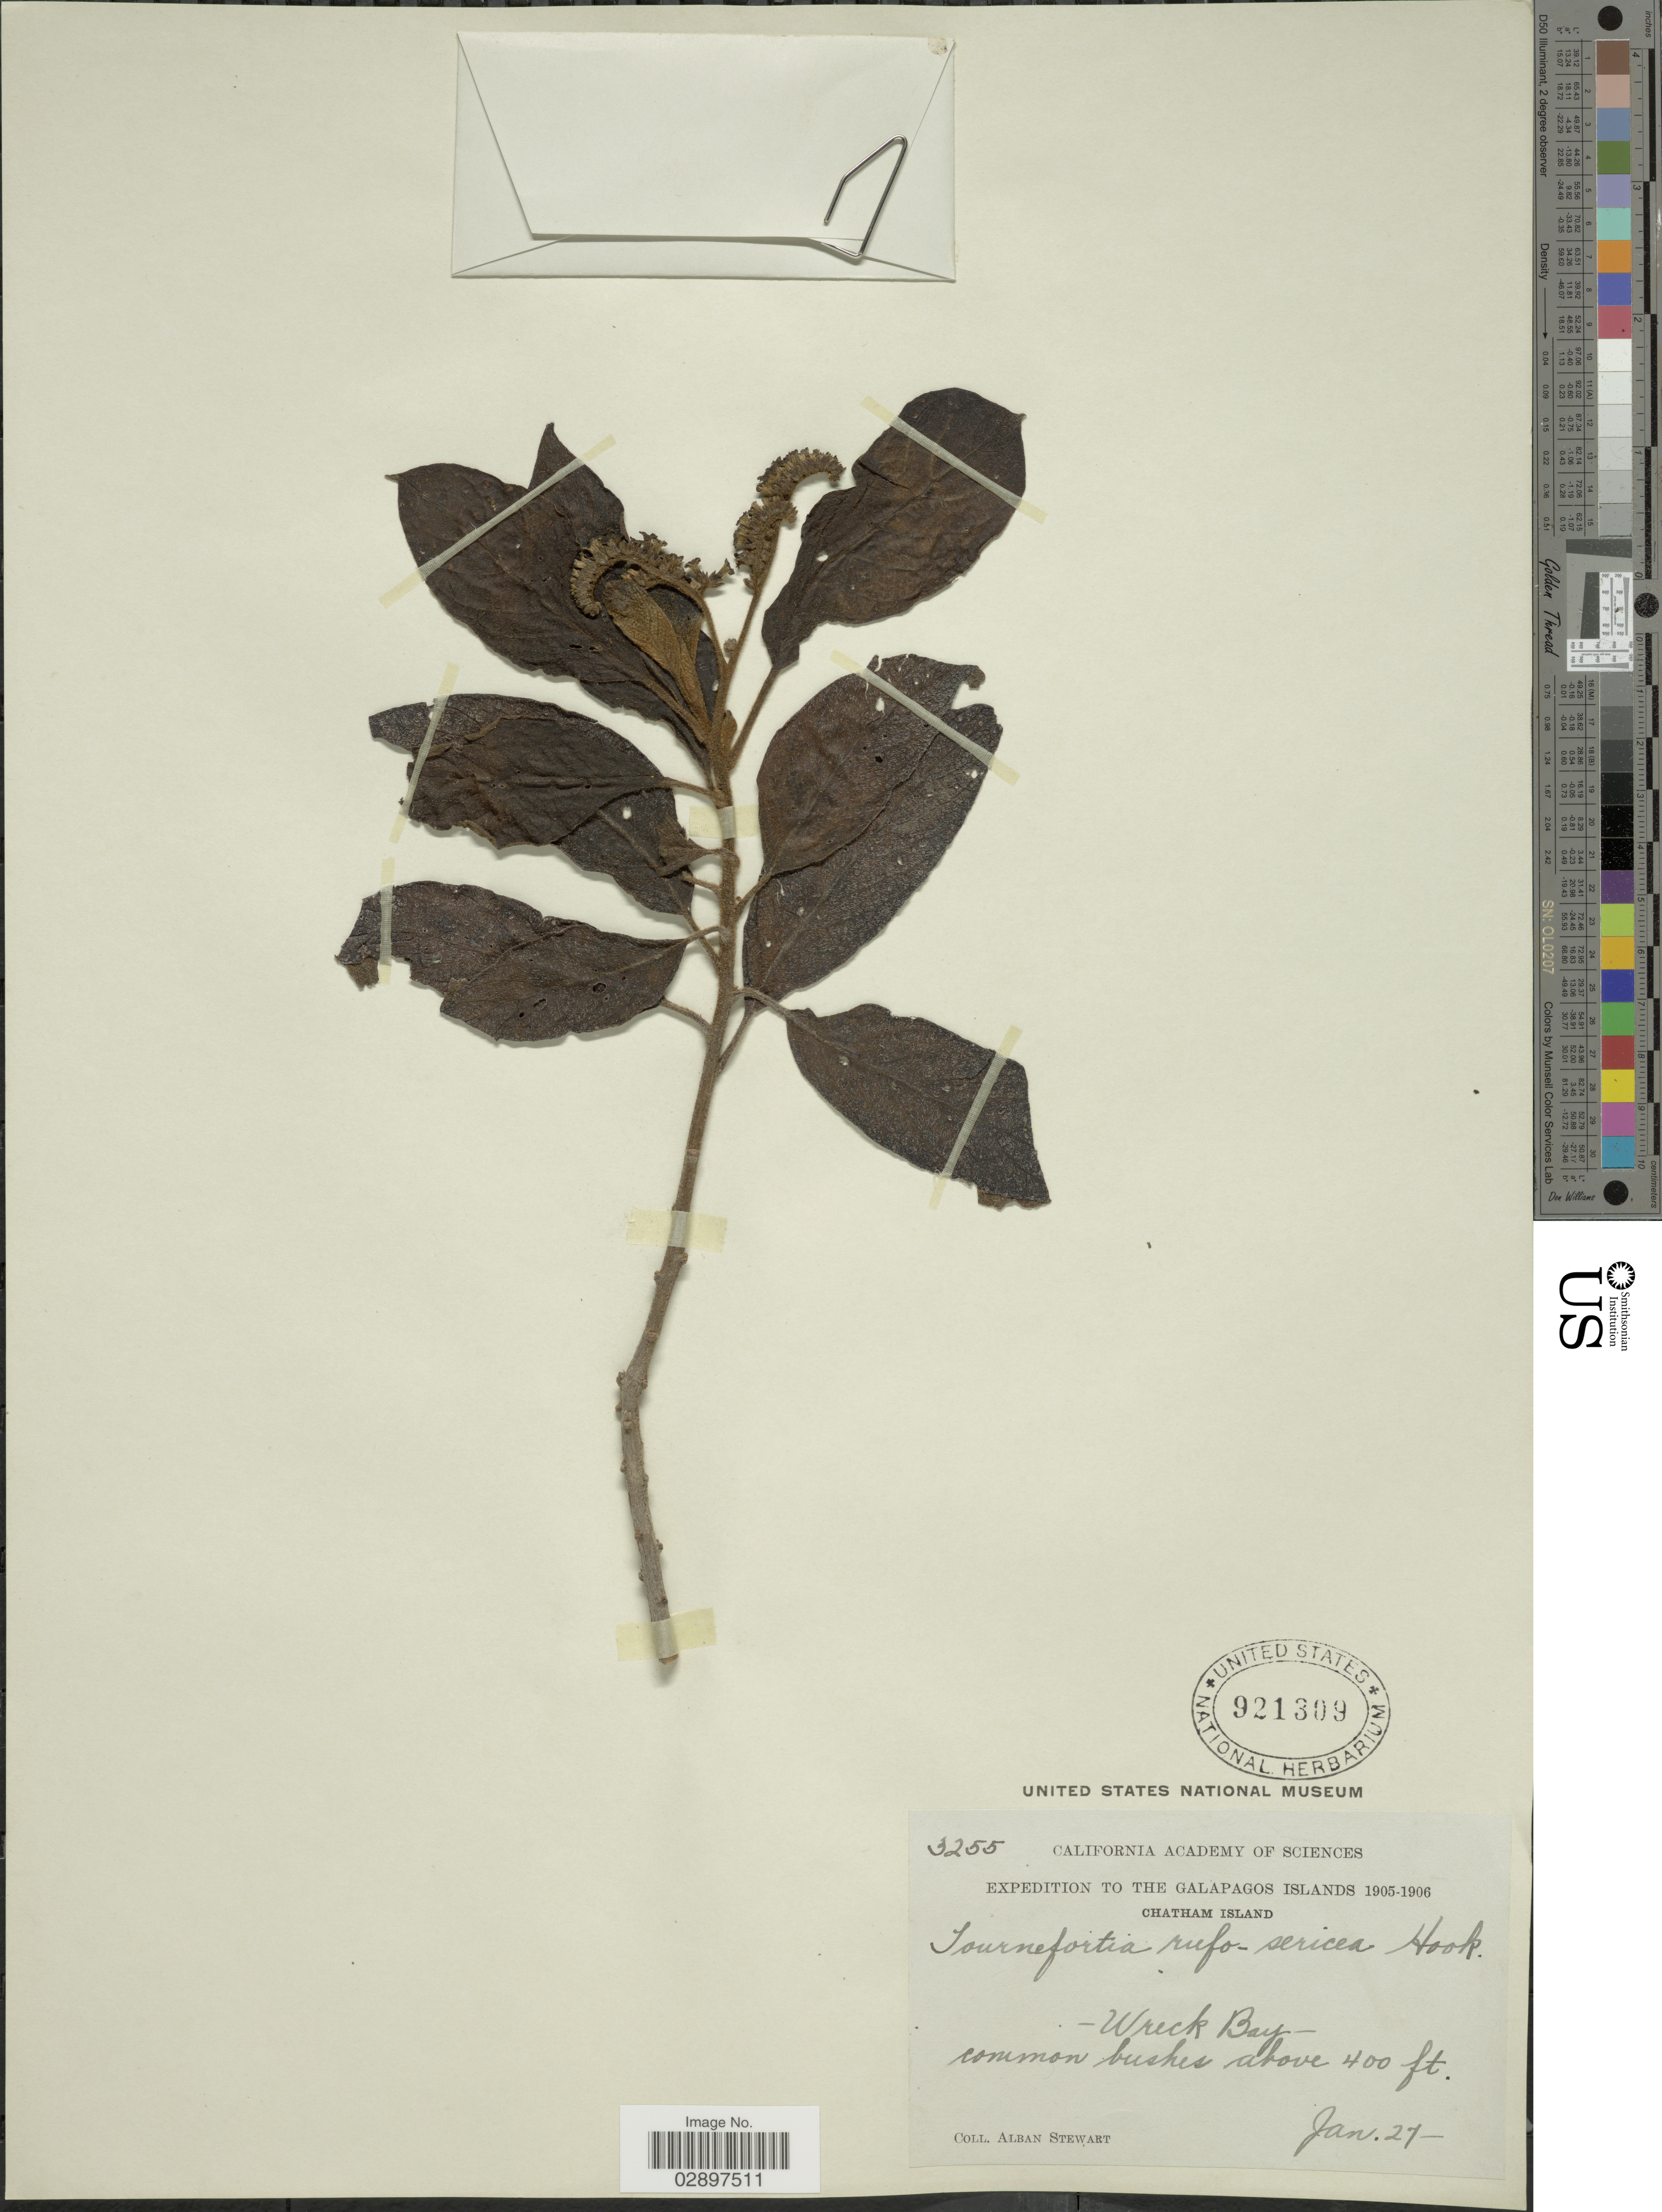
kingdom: Plantae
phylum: Tracheophyta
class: Magnoliopsida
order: Boraginales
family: Heliotropiaceae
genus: Tournefortia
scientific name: Tournefortia rufo-sericea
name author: Hook. f.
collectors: A. Stewart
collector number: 3255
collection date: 1905-01-27/1906-01-27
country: Ecuador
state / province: Colón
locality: The Galapagos Islands. Chatham Island. Wreck Bay.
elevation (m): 122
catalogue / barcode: US 921309